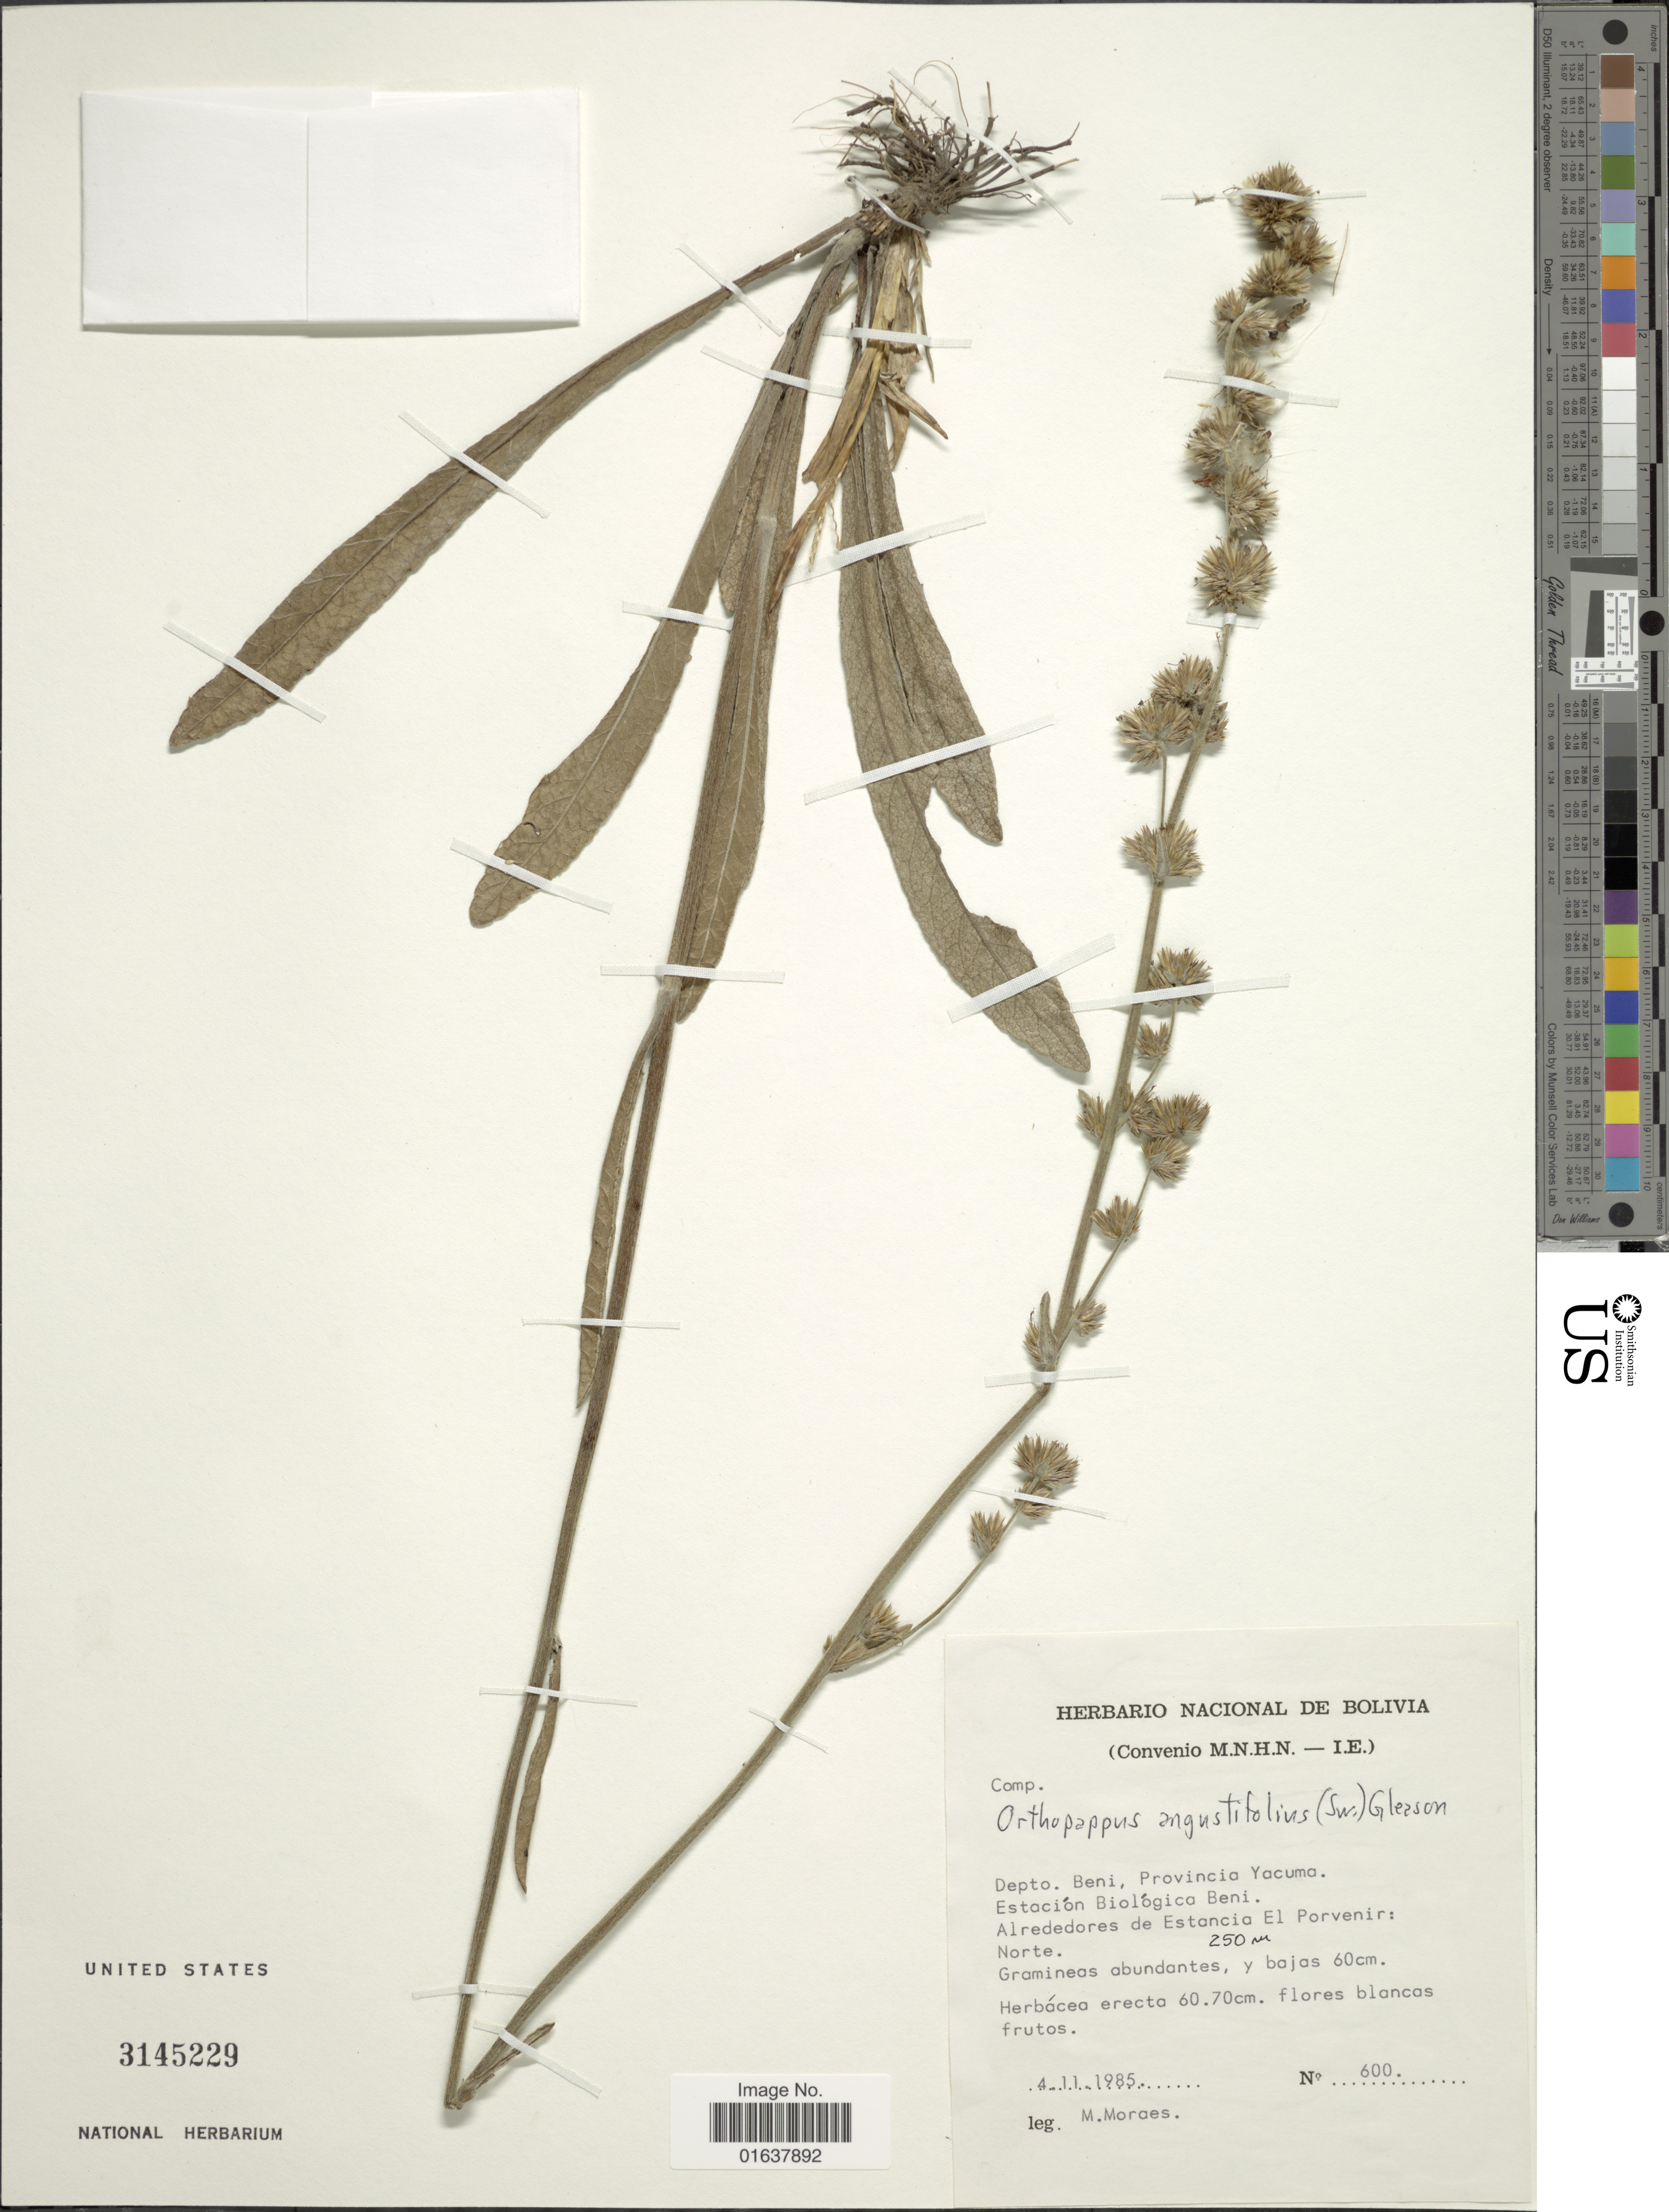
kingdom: Plantae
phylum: Tracheophyta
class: Magnoliopsida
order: Asterales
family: Asteraceae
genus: Orthopappus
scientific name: Orthopappus angustifolius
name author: (Sw.) Gleason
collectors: M. Moraes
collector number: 600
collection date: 1985-11-04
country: Bolivia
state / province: Beni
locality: Depto. Beni. Provincia Yacuma. Estacion Biologica Beni. Alrededores de Estancia El Porvenir: Norte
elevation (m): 250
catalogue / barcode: US 3145229